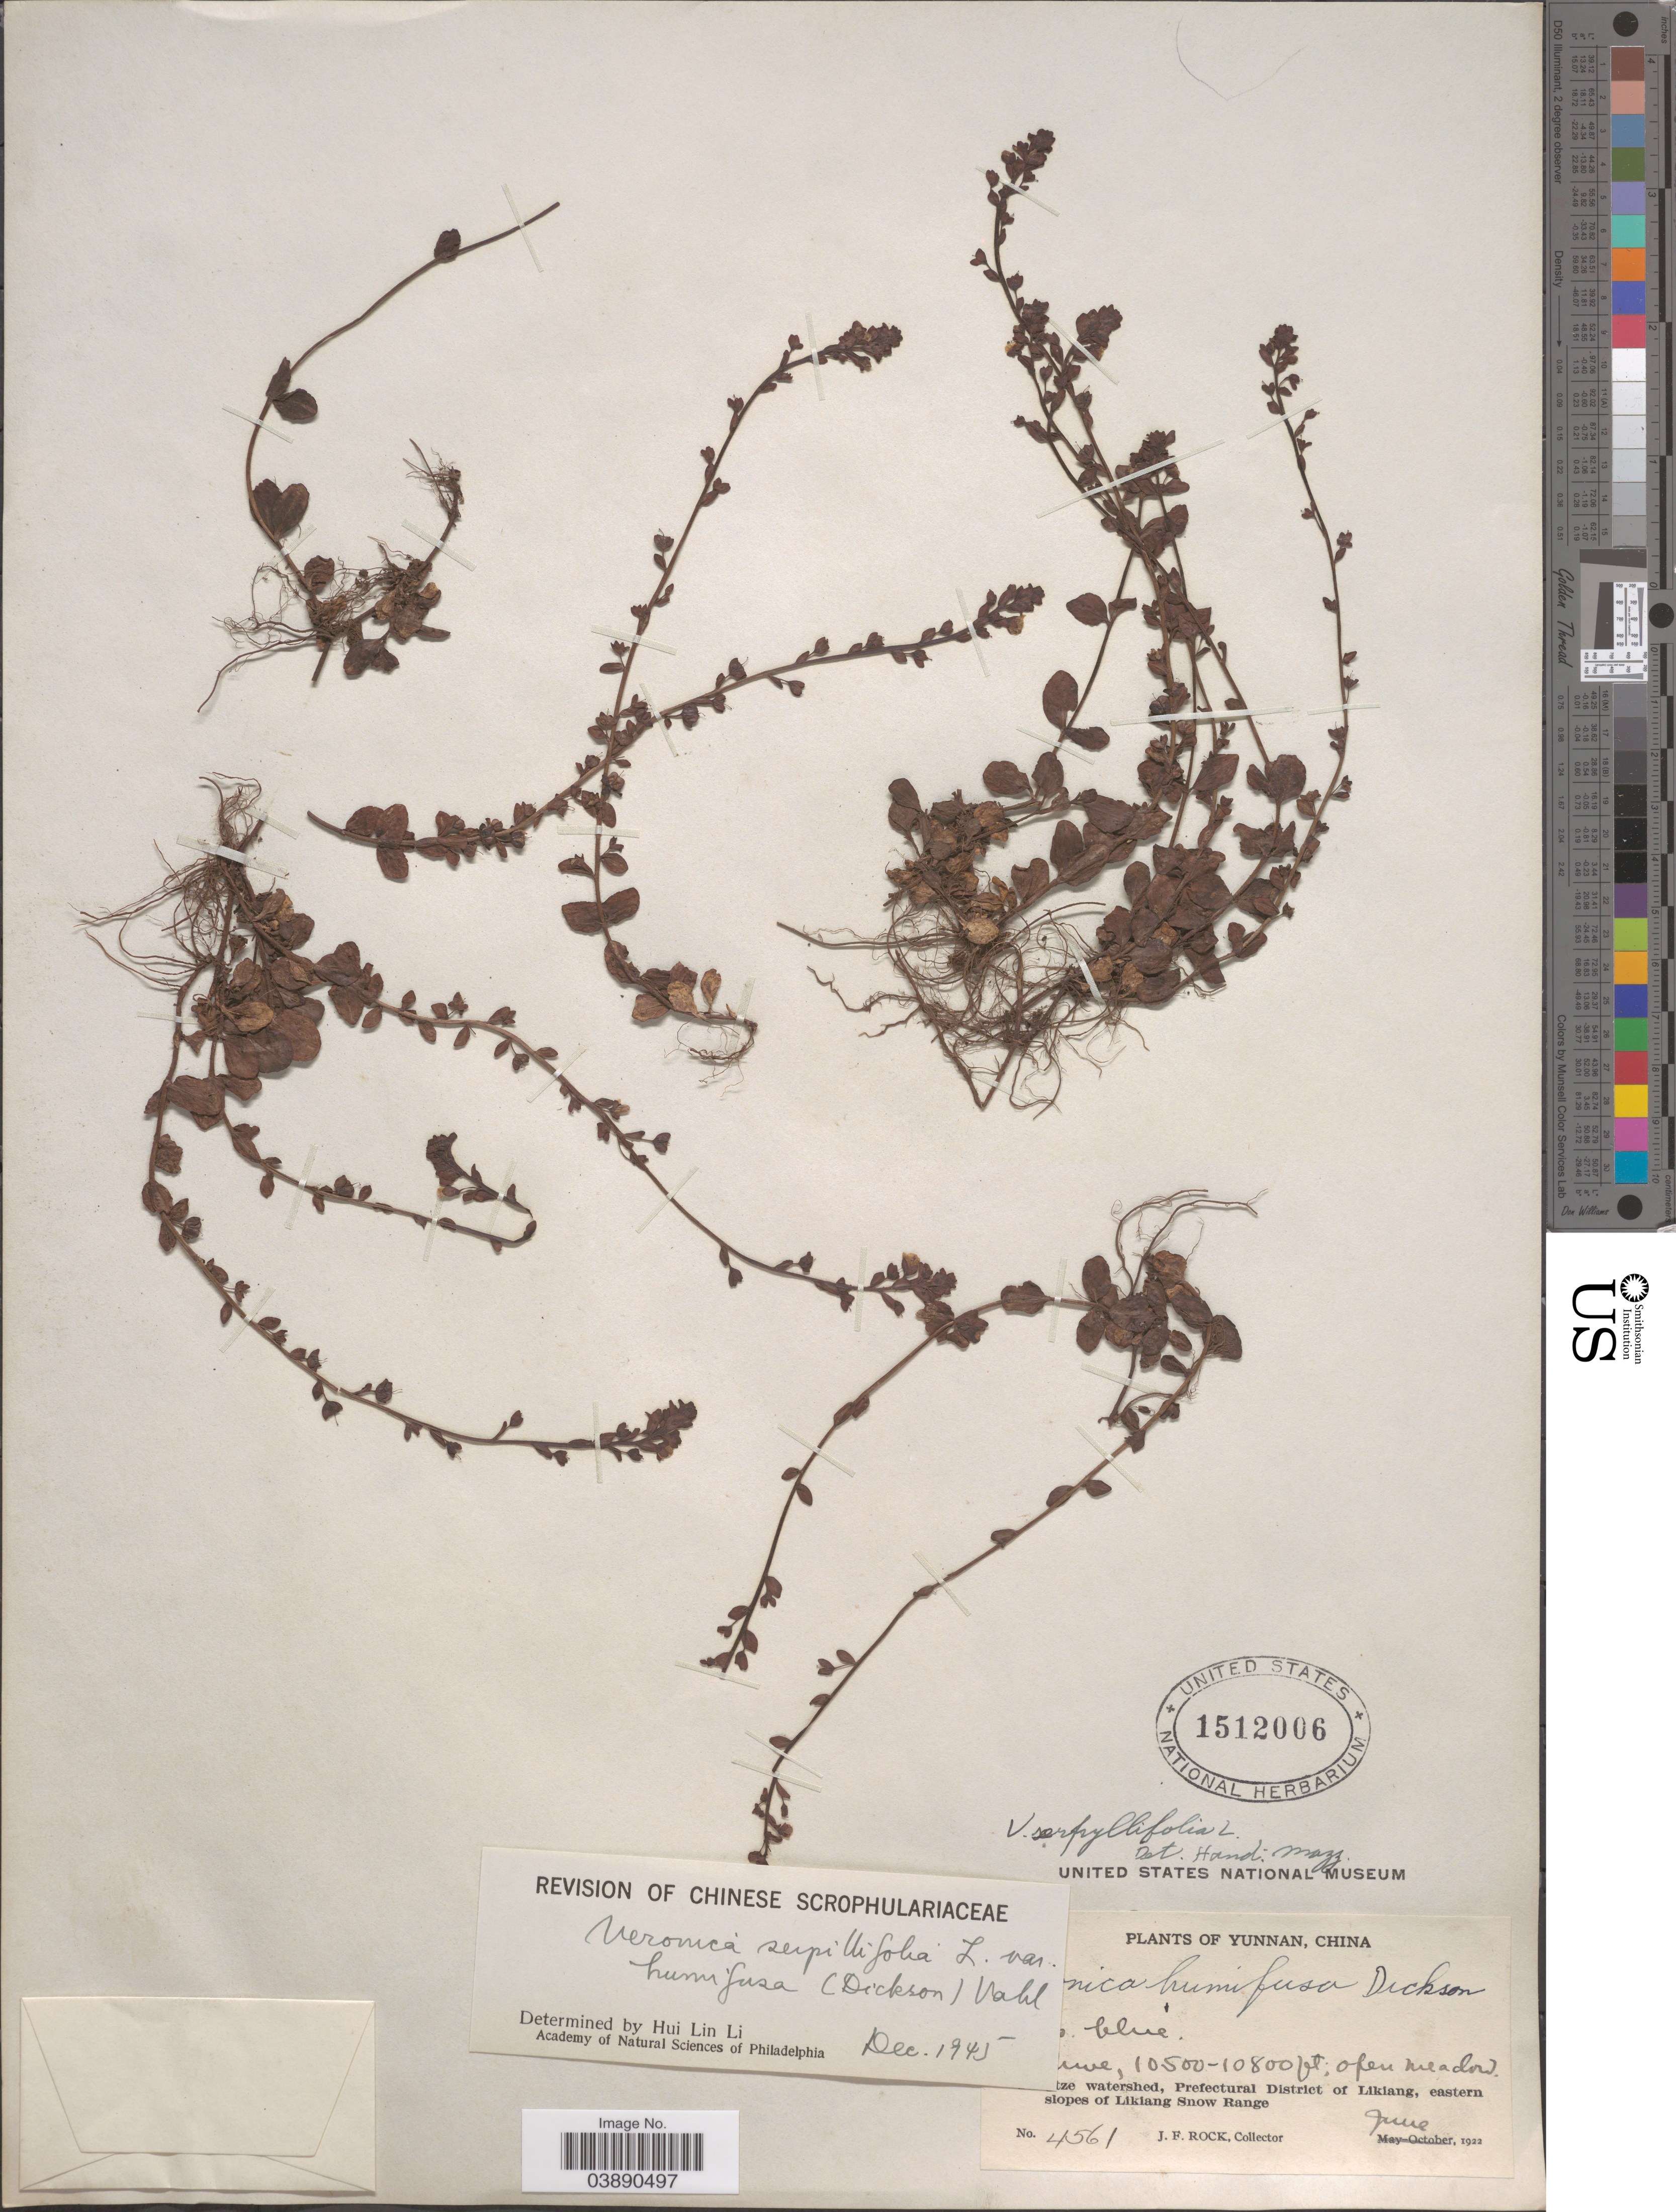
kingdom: Plantae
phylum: Tracheophyta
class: Magnoliopsida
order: Lamiales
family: Plantaginaceae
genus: Veronica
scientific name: Veronica serpyllifolia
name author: L.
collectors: J. Rock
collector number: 4561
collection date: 1922-06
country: China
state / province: Yunnan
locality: [illegible text]tze watershed, Prefectural District of Likiang, eastern slopes of Likiang Snow Range.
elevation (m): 3200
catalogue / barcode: US 1512006